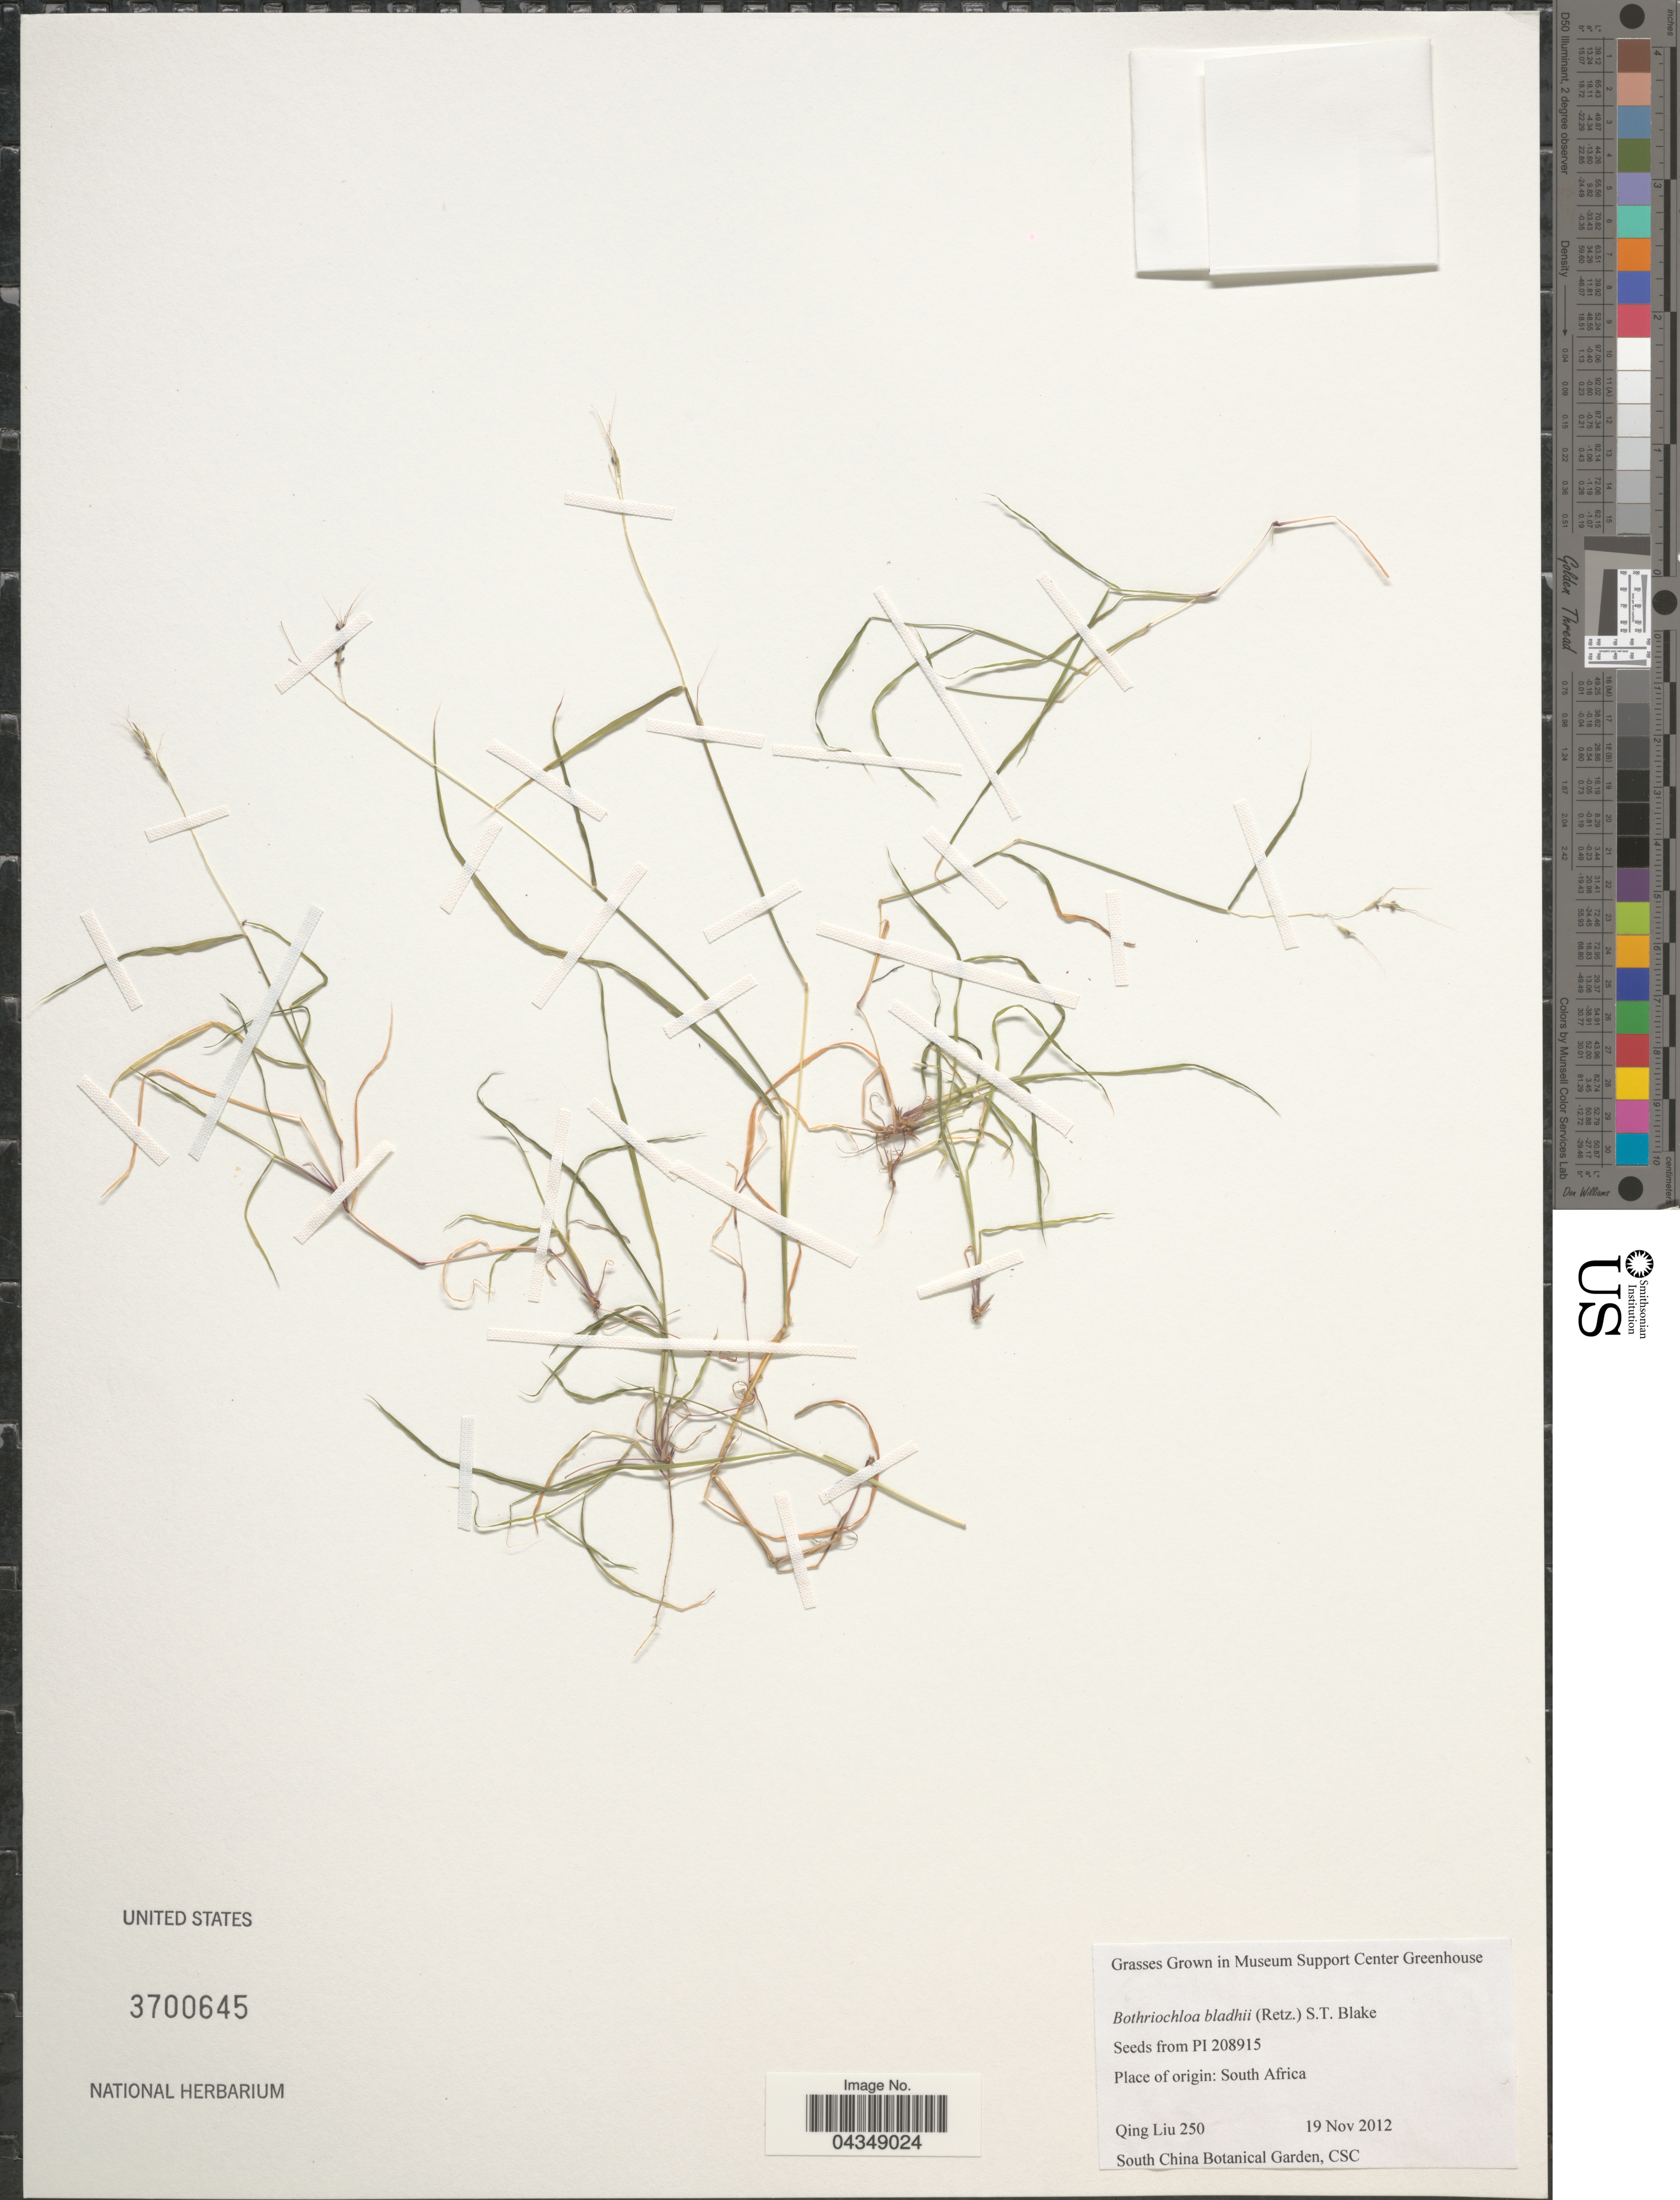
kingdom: Plantae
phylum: Tracheophyta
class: Liliopsida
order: Poales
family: Poaceae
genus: Bothriochloa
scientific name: Bothriochloa bladhii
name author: (Retz.) S.T. Blake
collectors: Q. Liu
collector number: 250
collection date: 2012-11-19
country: China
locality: In Museum Support Center Greenhouse.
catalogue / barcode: US 3700645